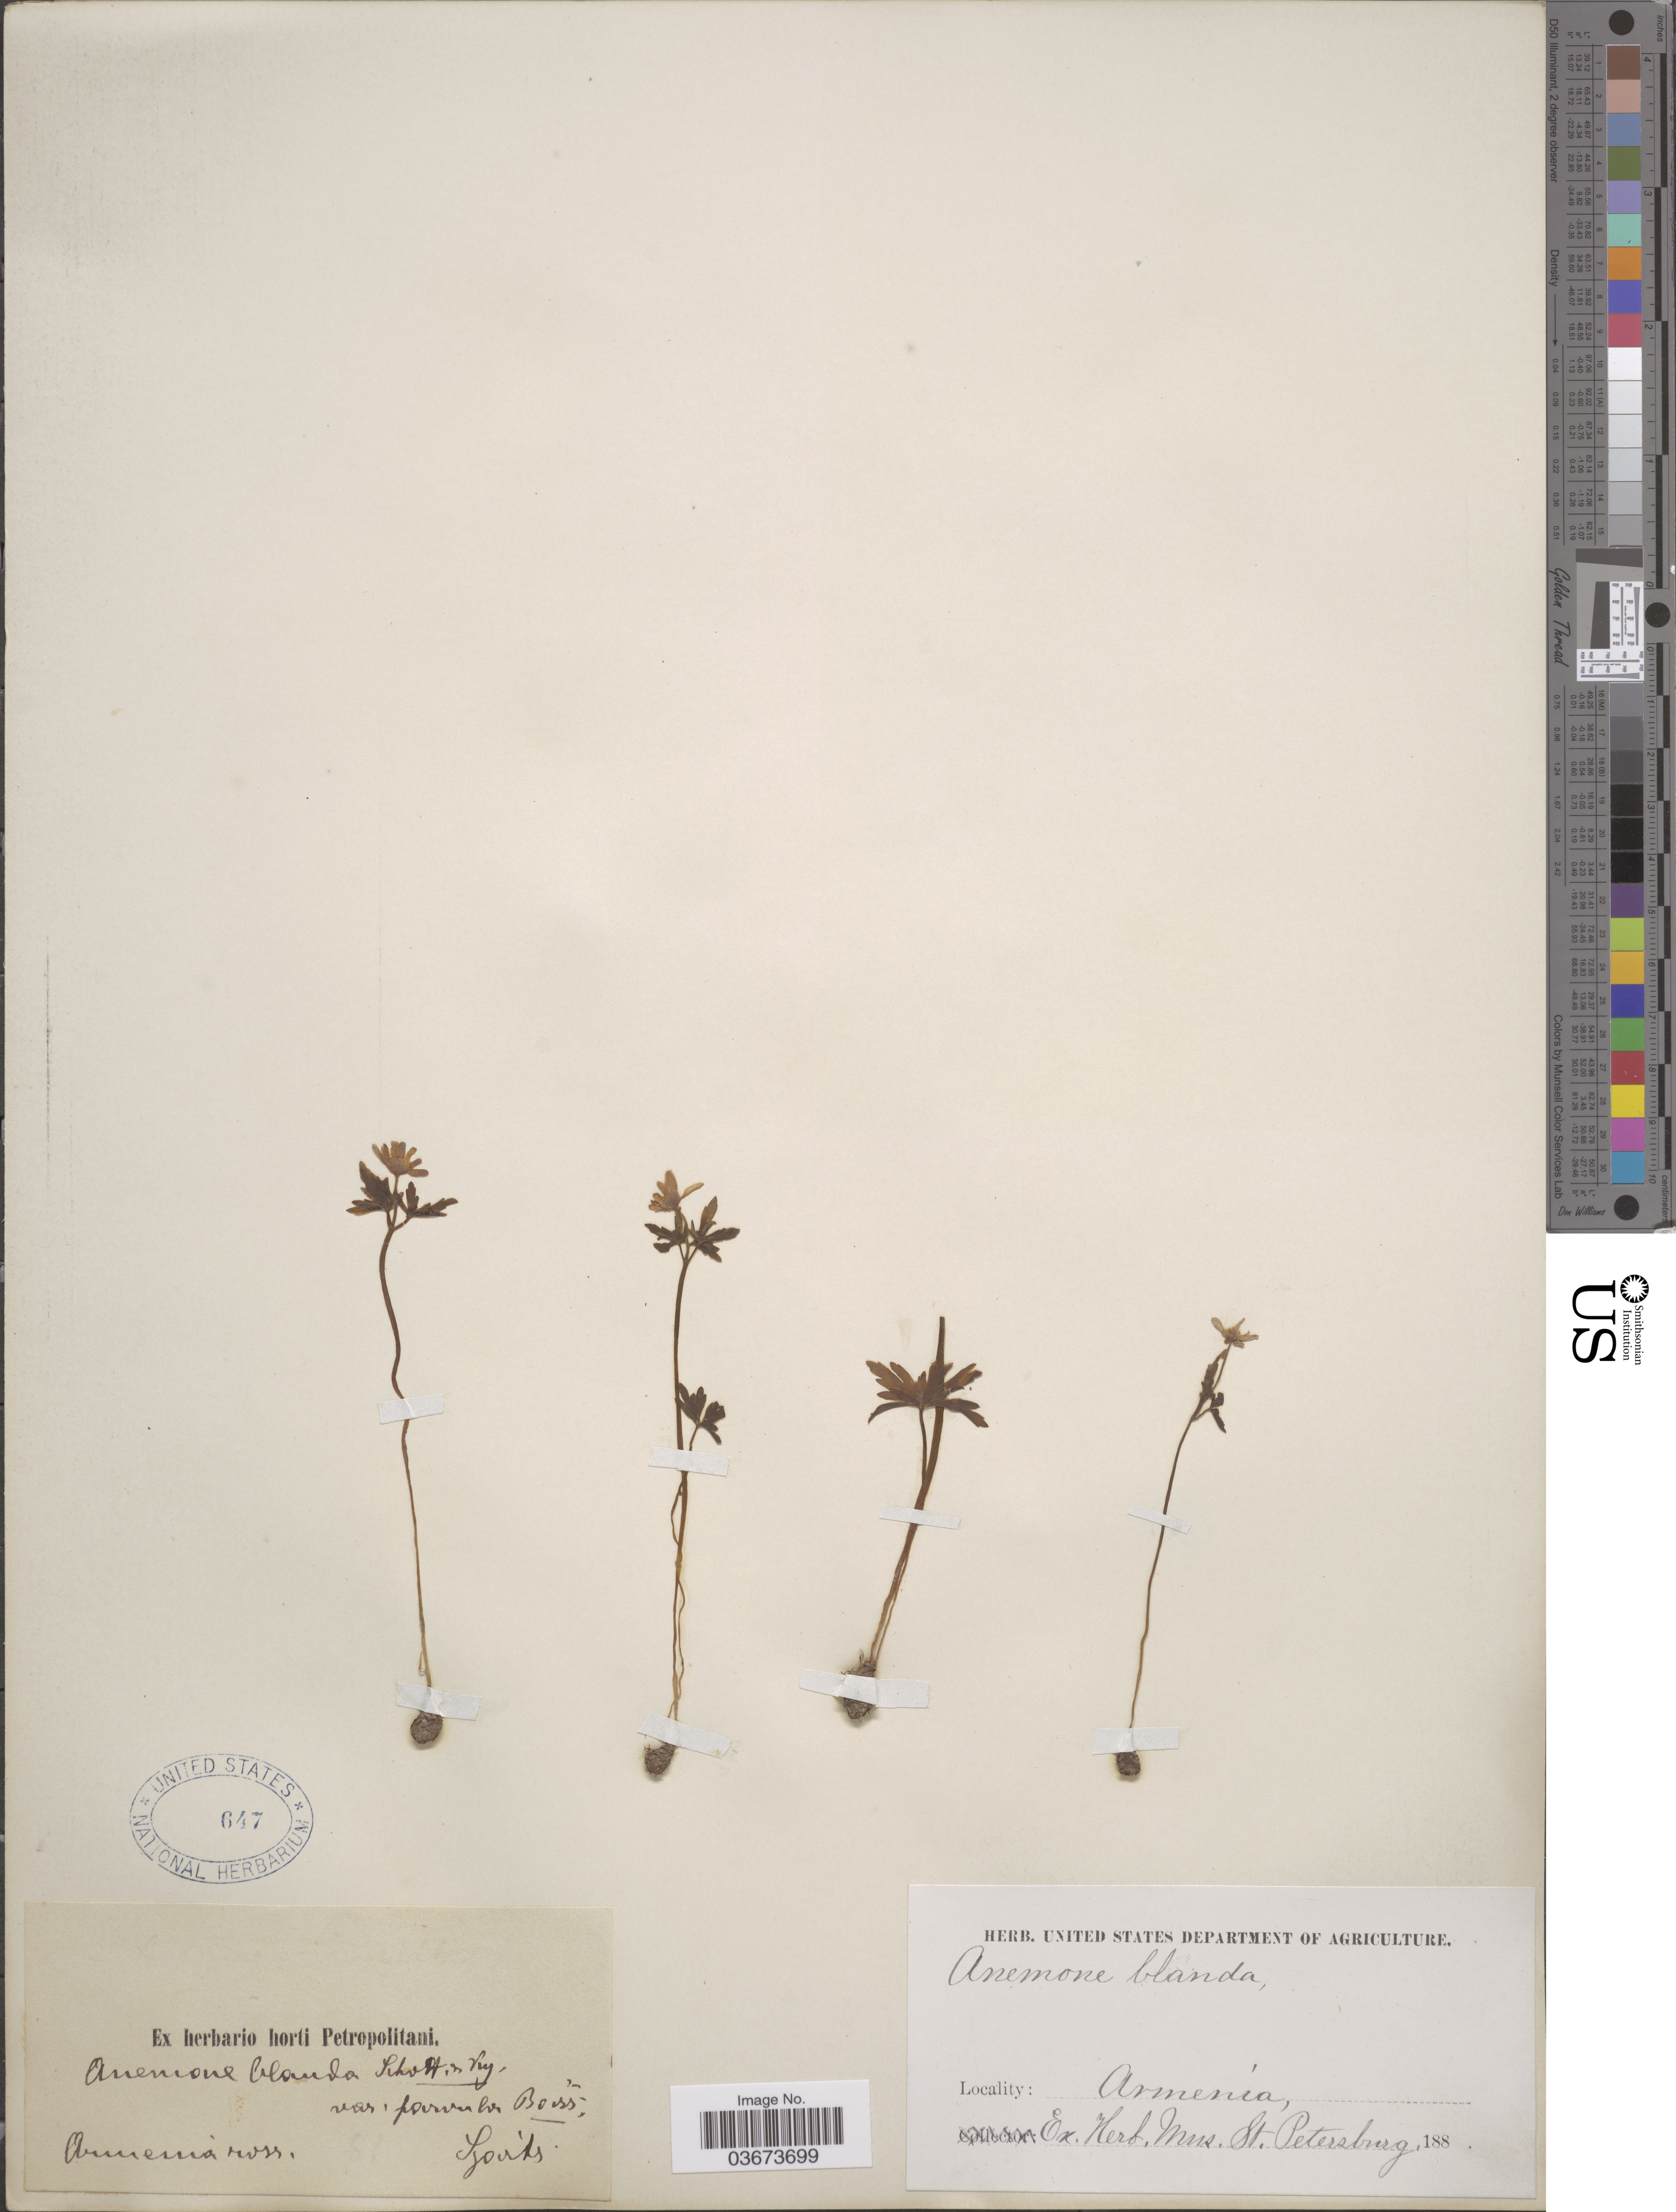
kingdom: Plantae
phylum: Tracheophyta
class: Magnoliopsida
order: Ranunculales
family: Ranunculaceae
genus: Anemone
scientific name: Anemone blanda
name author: Schott & Kotschy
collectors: Szovits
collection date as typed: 188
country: Armenia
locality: Armenia ross.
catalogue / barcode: US 647